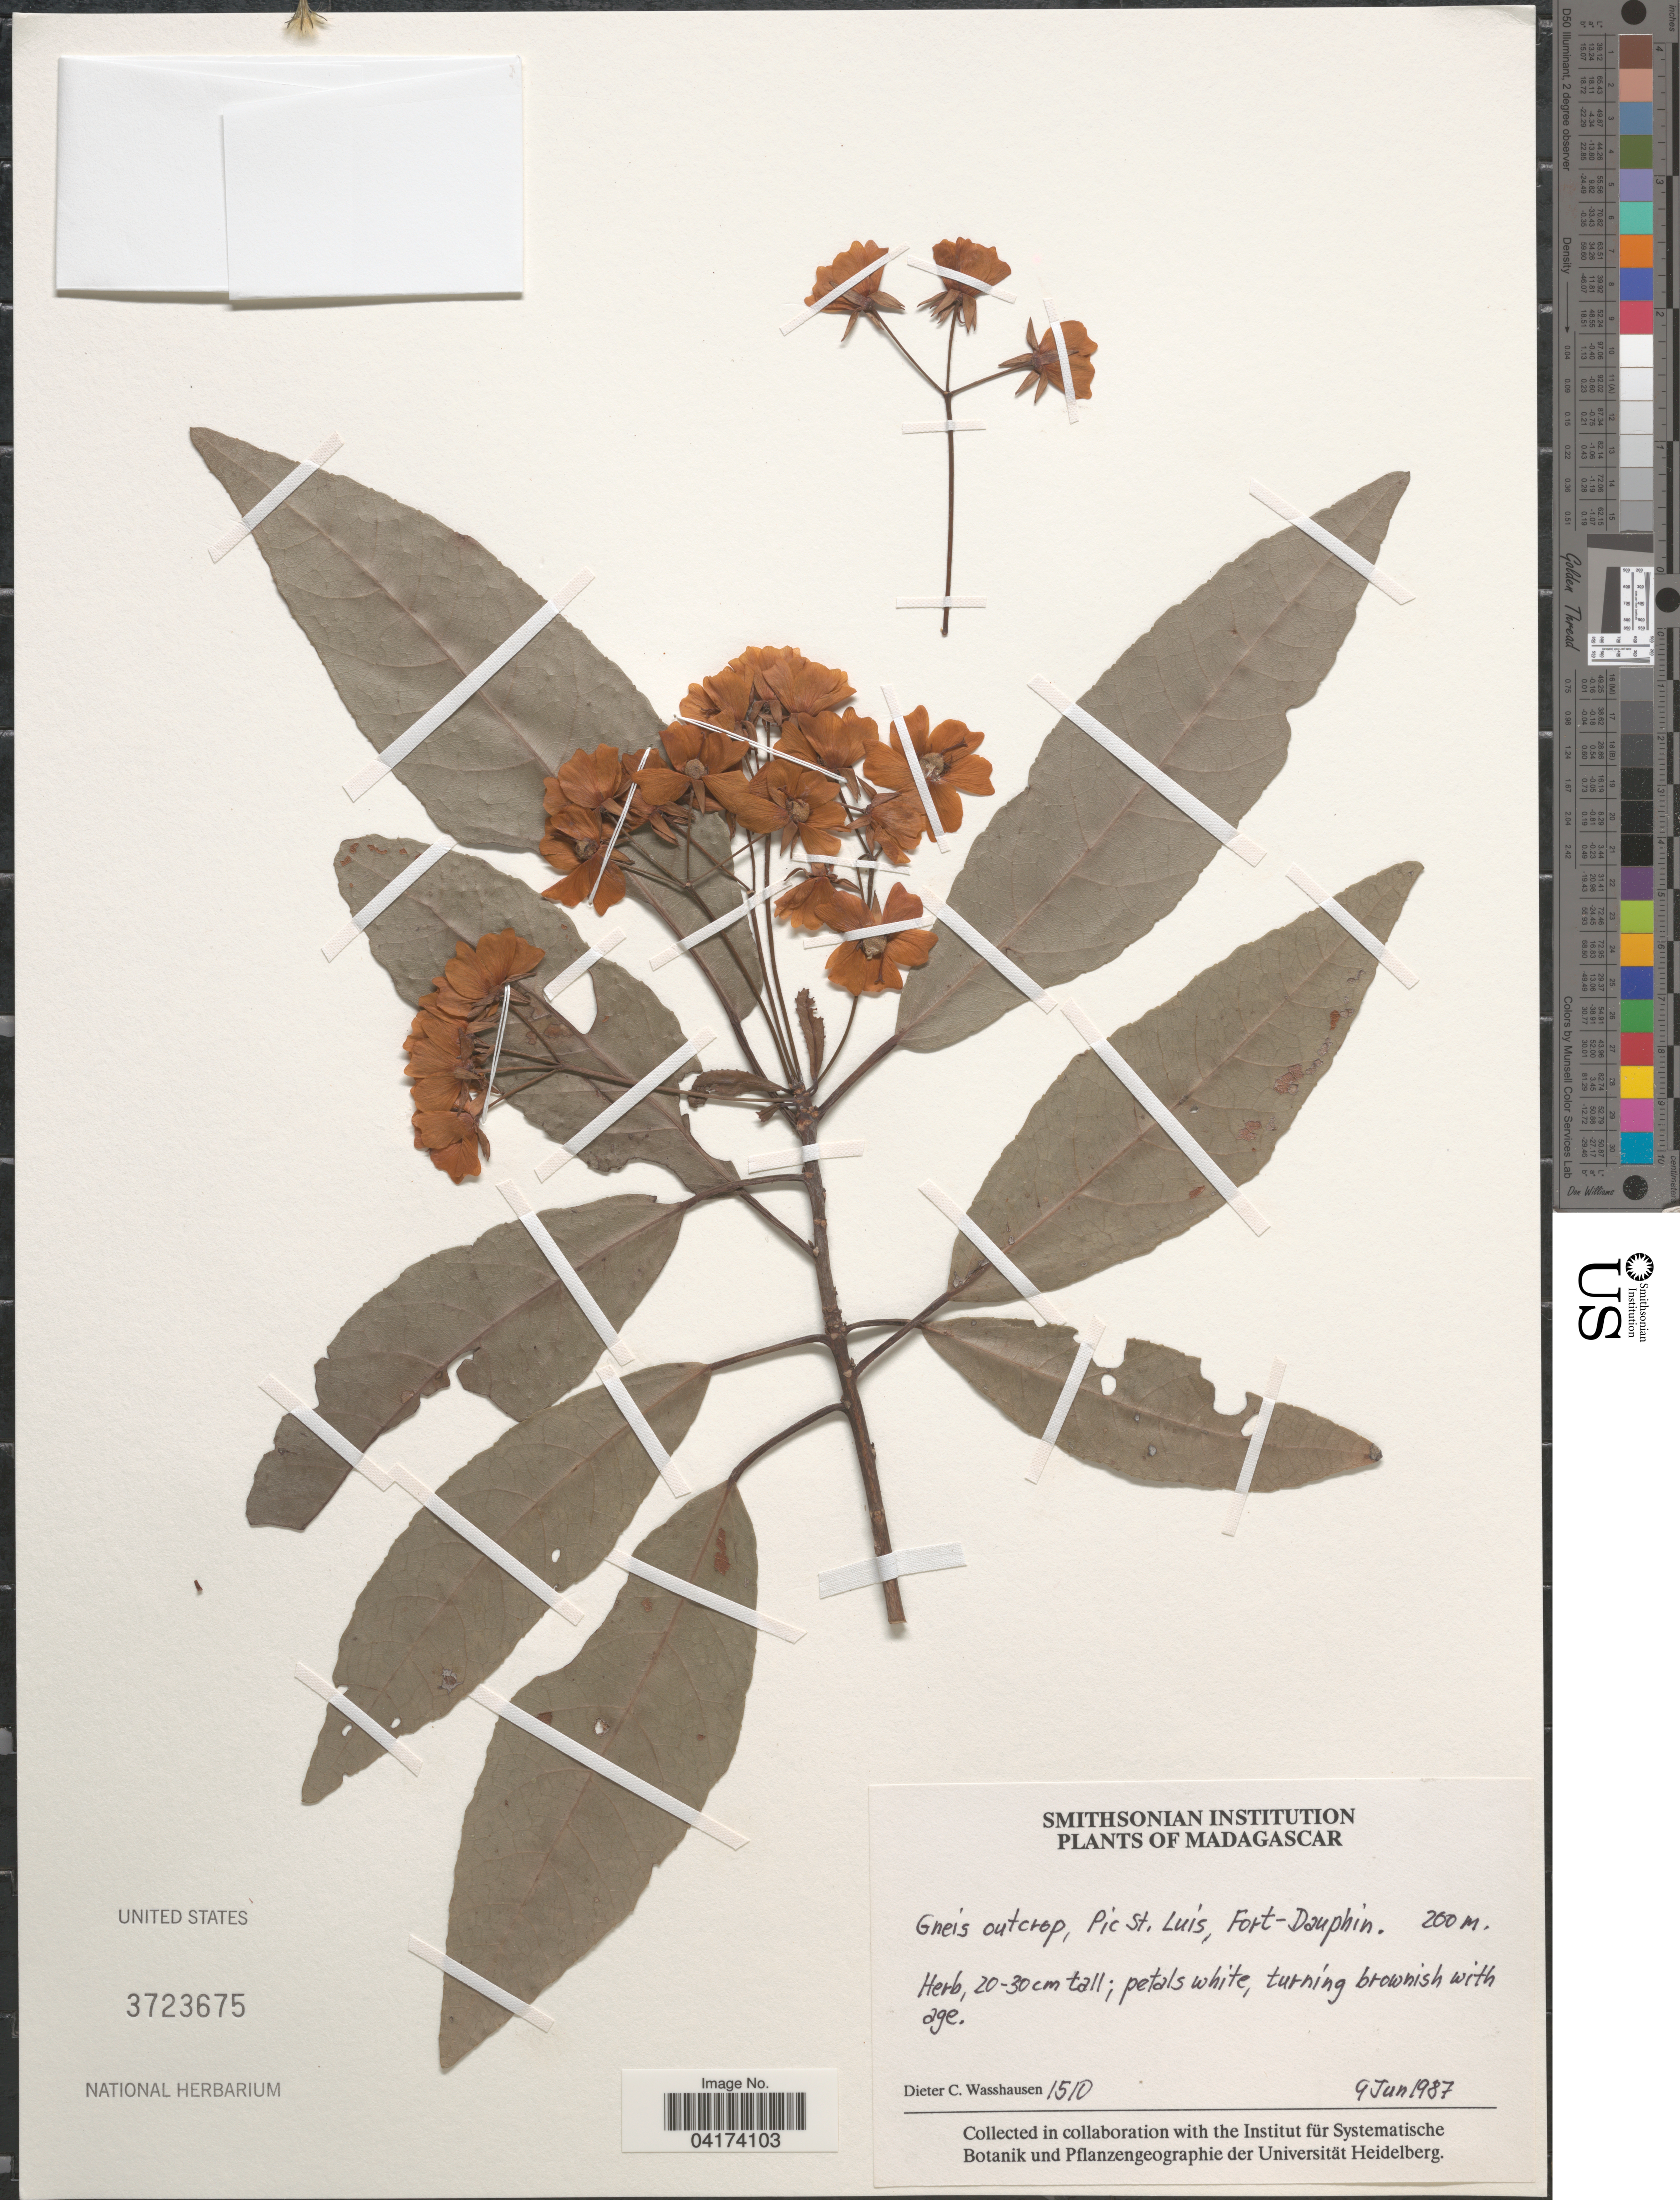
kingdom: Plantae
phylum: Tracheophyta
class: Magnoliopsida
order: Malvales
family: Malvaceae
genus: Dombeya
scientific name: Dombeya sp.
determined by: Dorr, L. J., (BOT), Smithsonian Institution - National Museum of Natural History (UNITED STATES)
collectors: D. C. Wasshausen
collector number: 1510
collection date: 1987-06-09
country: Madagascar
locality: Pic St. Louis, Fort-Dauphin.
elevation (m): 200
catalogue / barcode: US 3723675